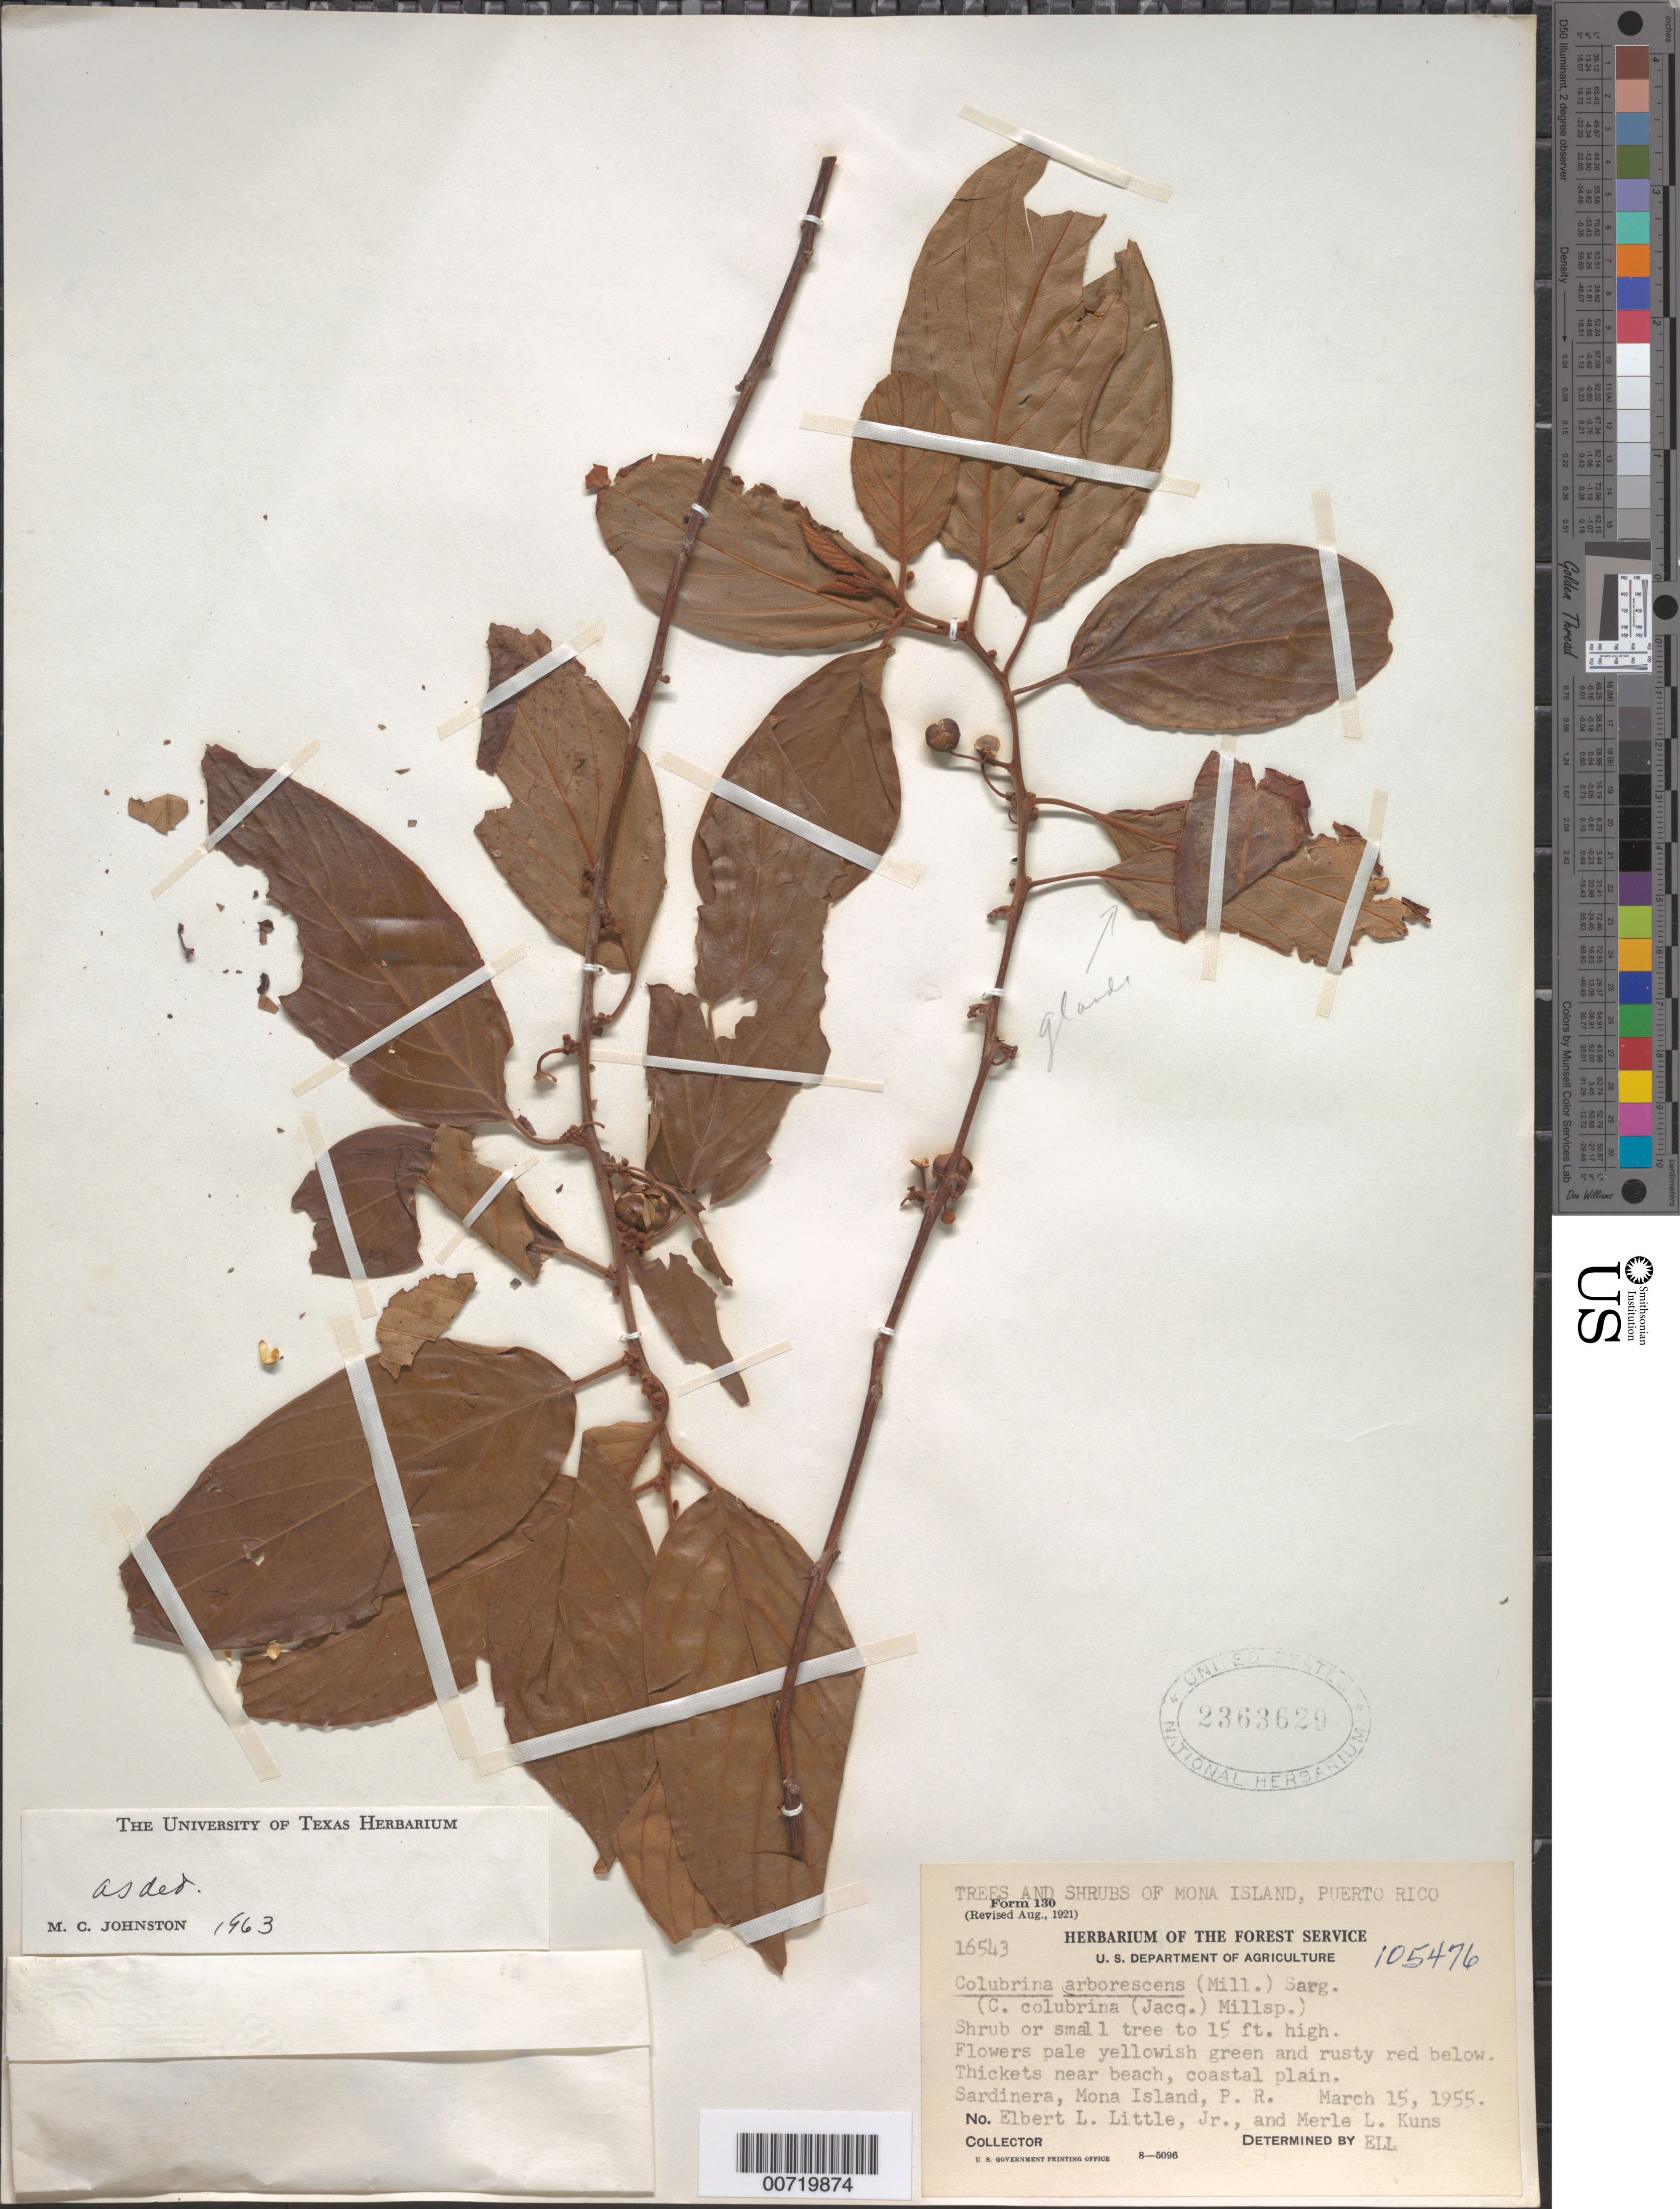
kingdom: Plantae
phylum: Tracheophyta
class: Magnoliopsida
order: Rosales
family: Rhamnaceae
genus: Colubrina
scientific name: Colubrina arborescens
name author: (Mill.) Sarg.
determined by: Johnston, Marshall C.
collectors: E. L. Little & M. Kuns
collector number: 16543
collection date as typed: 15 Mar 1955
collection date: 1955-03-15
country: Puerto Rico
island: Mona I.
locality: Sardinera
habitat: Thickets near beach, coastal plain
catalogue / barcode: US 2363629